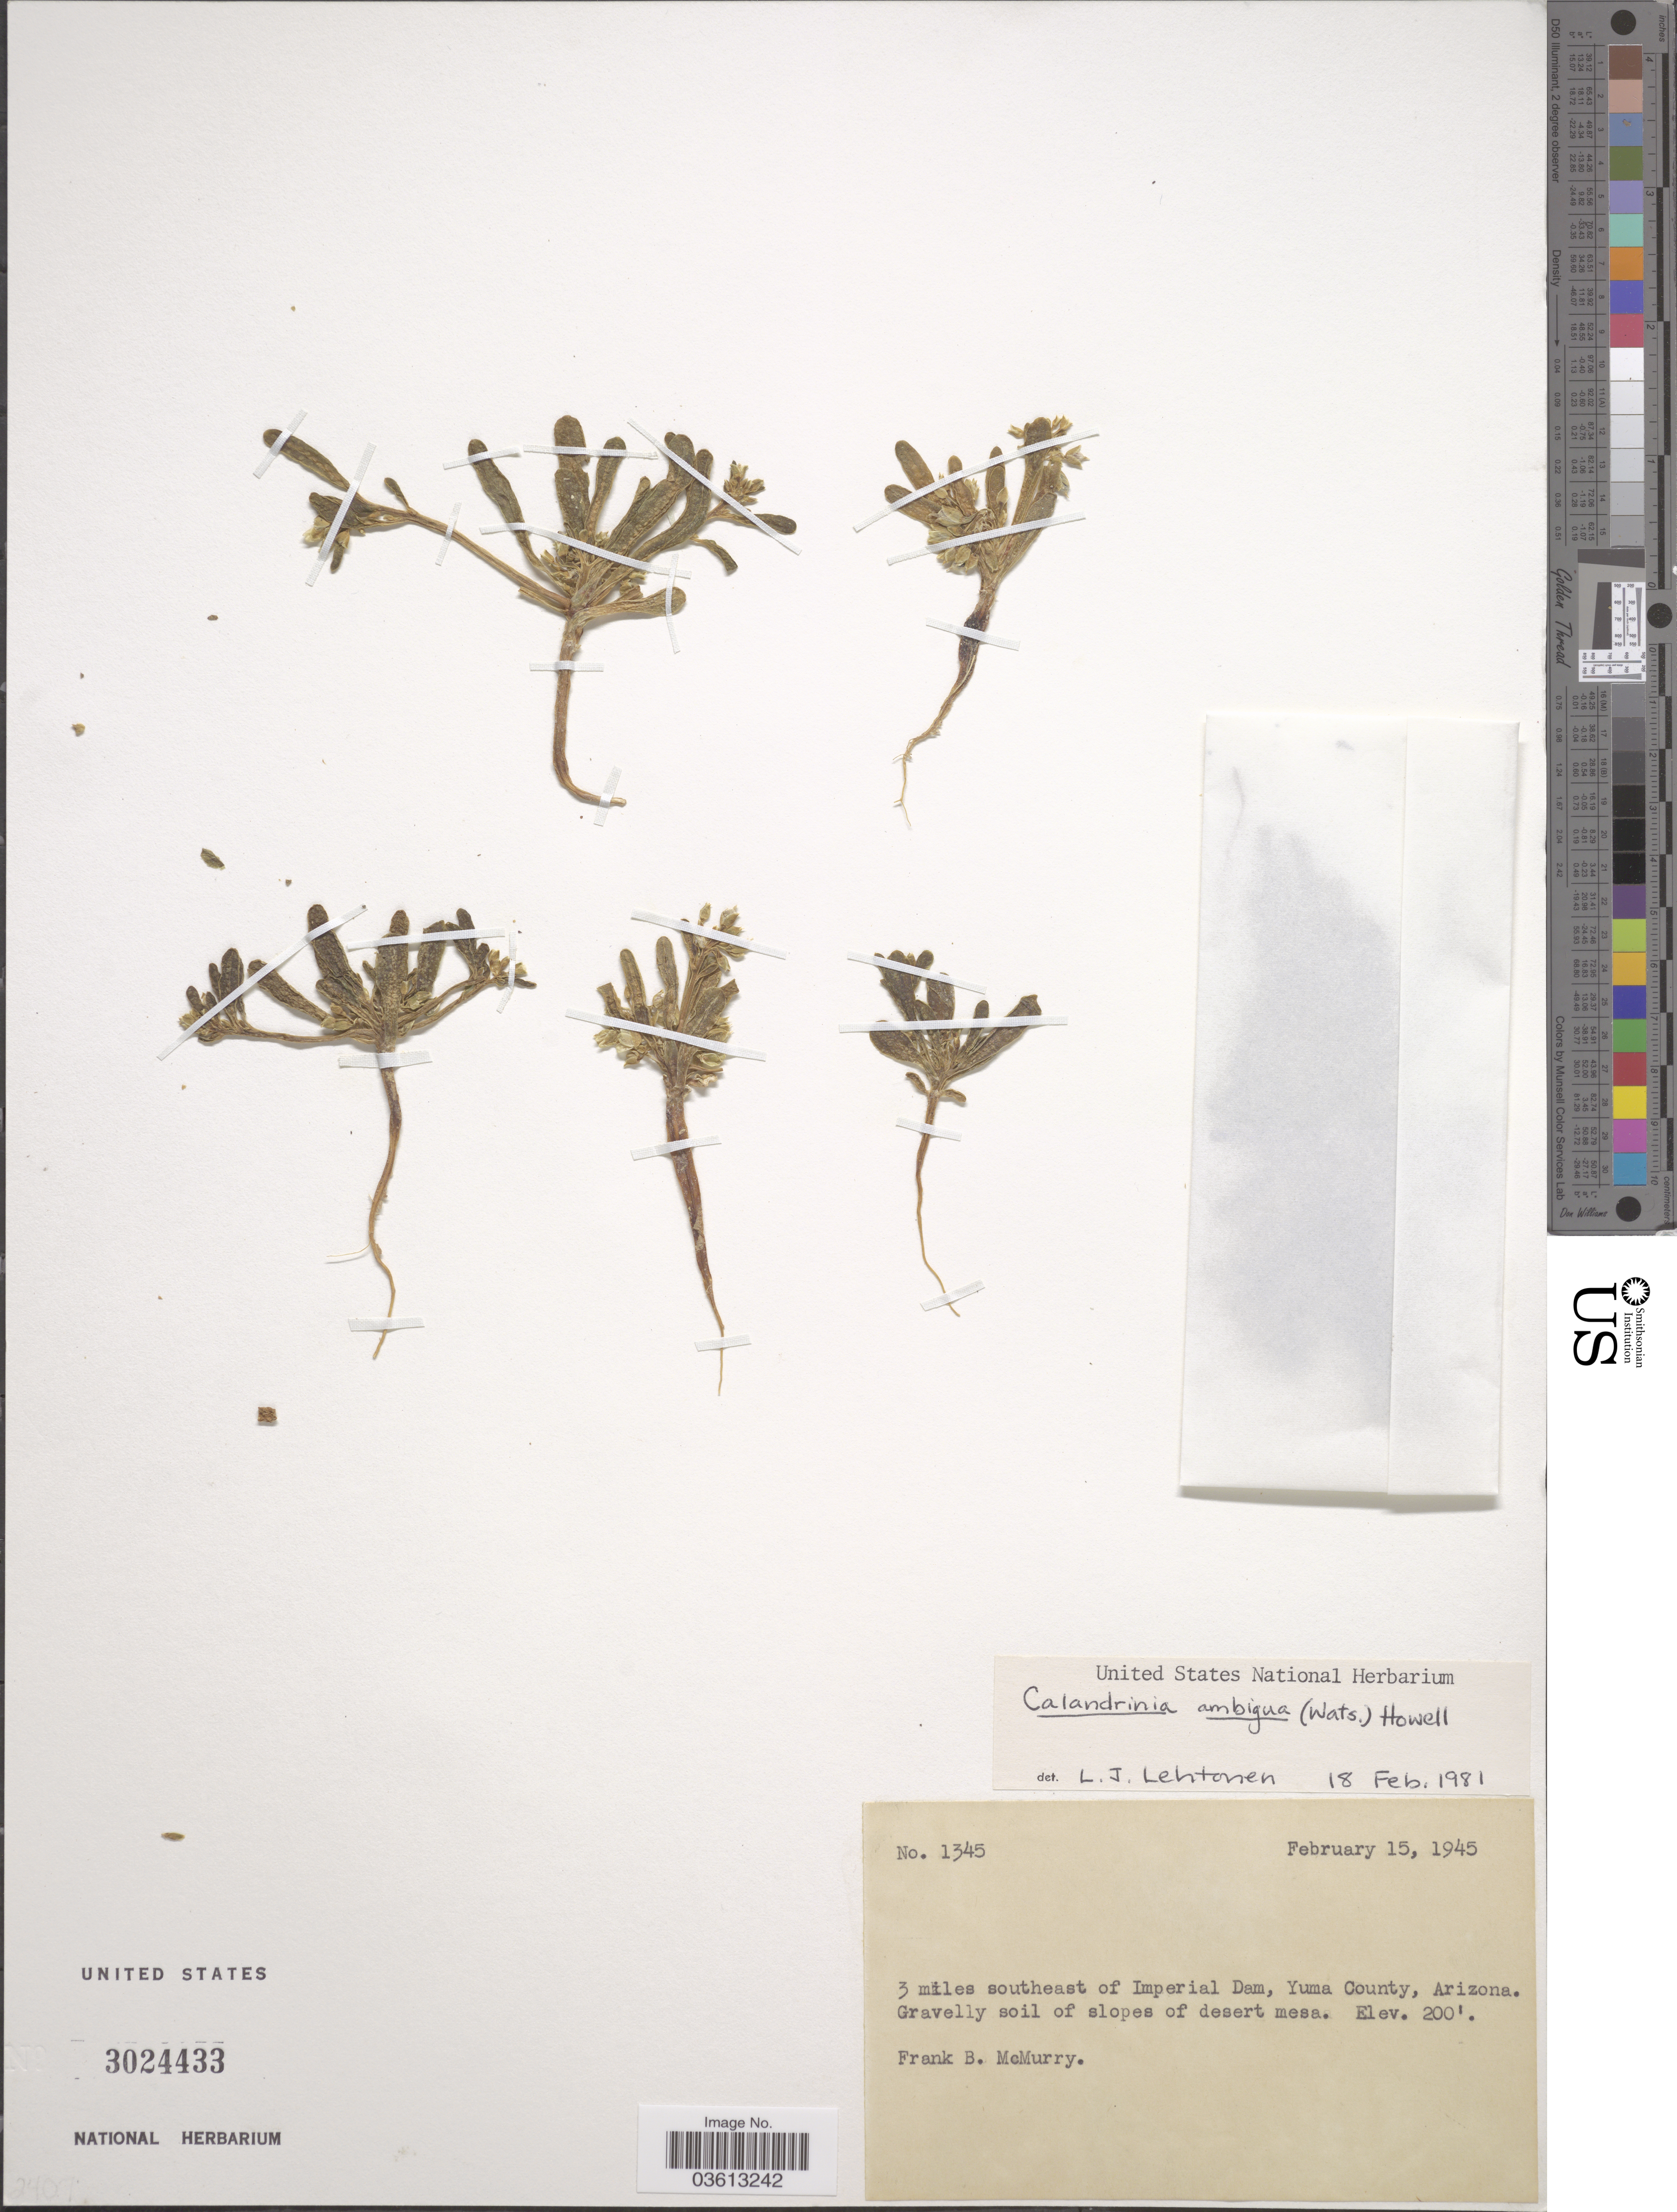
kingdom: Plantae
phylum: Tracheophyta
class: Magnoliopsida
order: Caryophyllales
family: Montiaceae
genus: Thingia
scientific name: Thingia ambigua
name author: (S. Watson) Hershk.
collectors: F. B. McMurry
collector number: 1345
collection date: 1945-02-15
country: United States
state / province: Arizona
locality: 3 miles southeast of Imperial Dam, Yuma County.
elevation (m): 61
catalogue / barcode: US 3024433